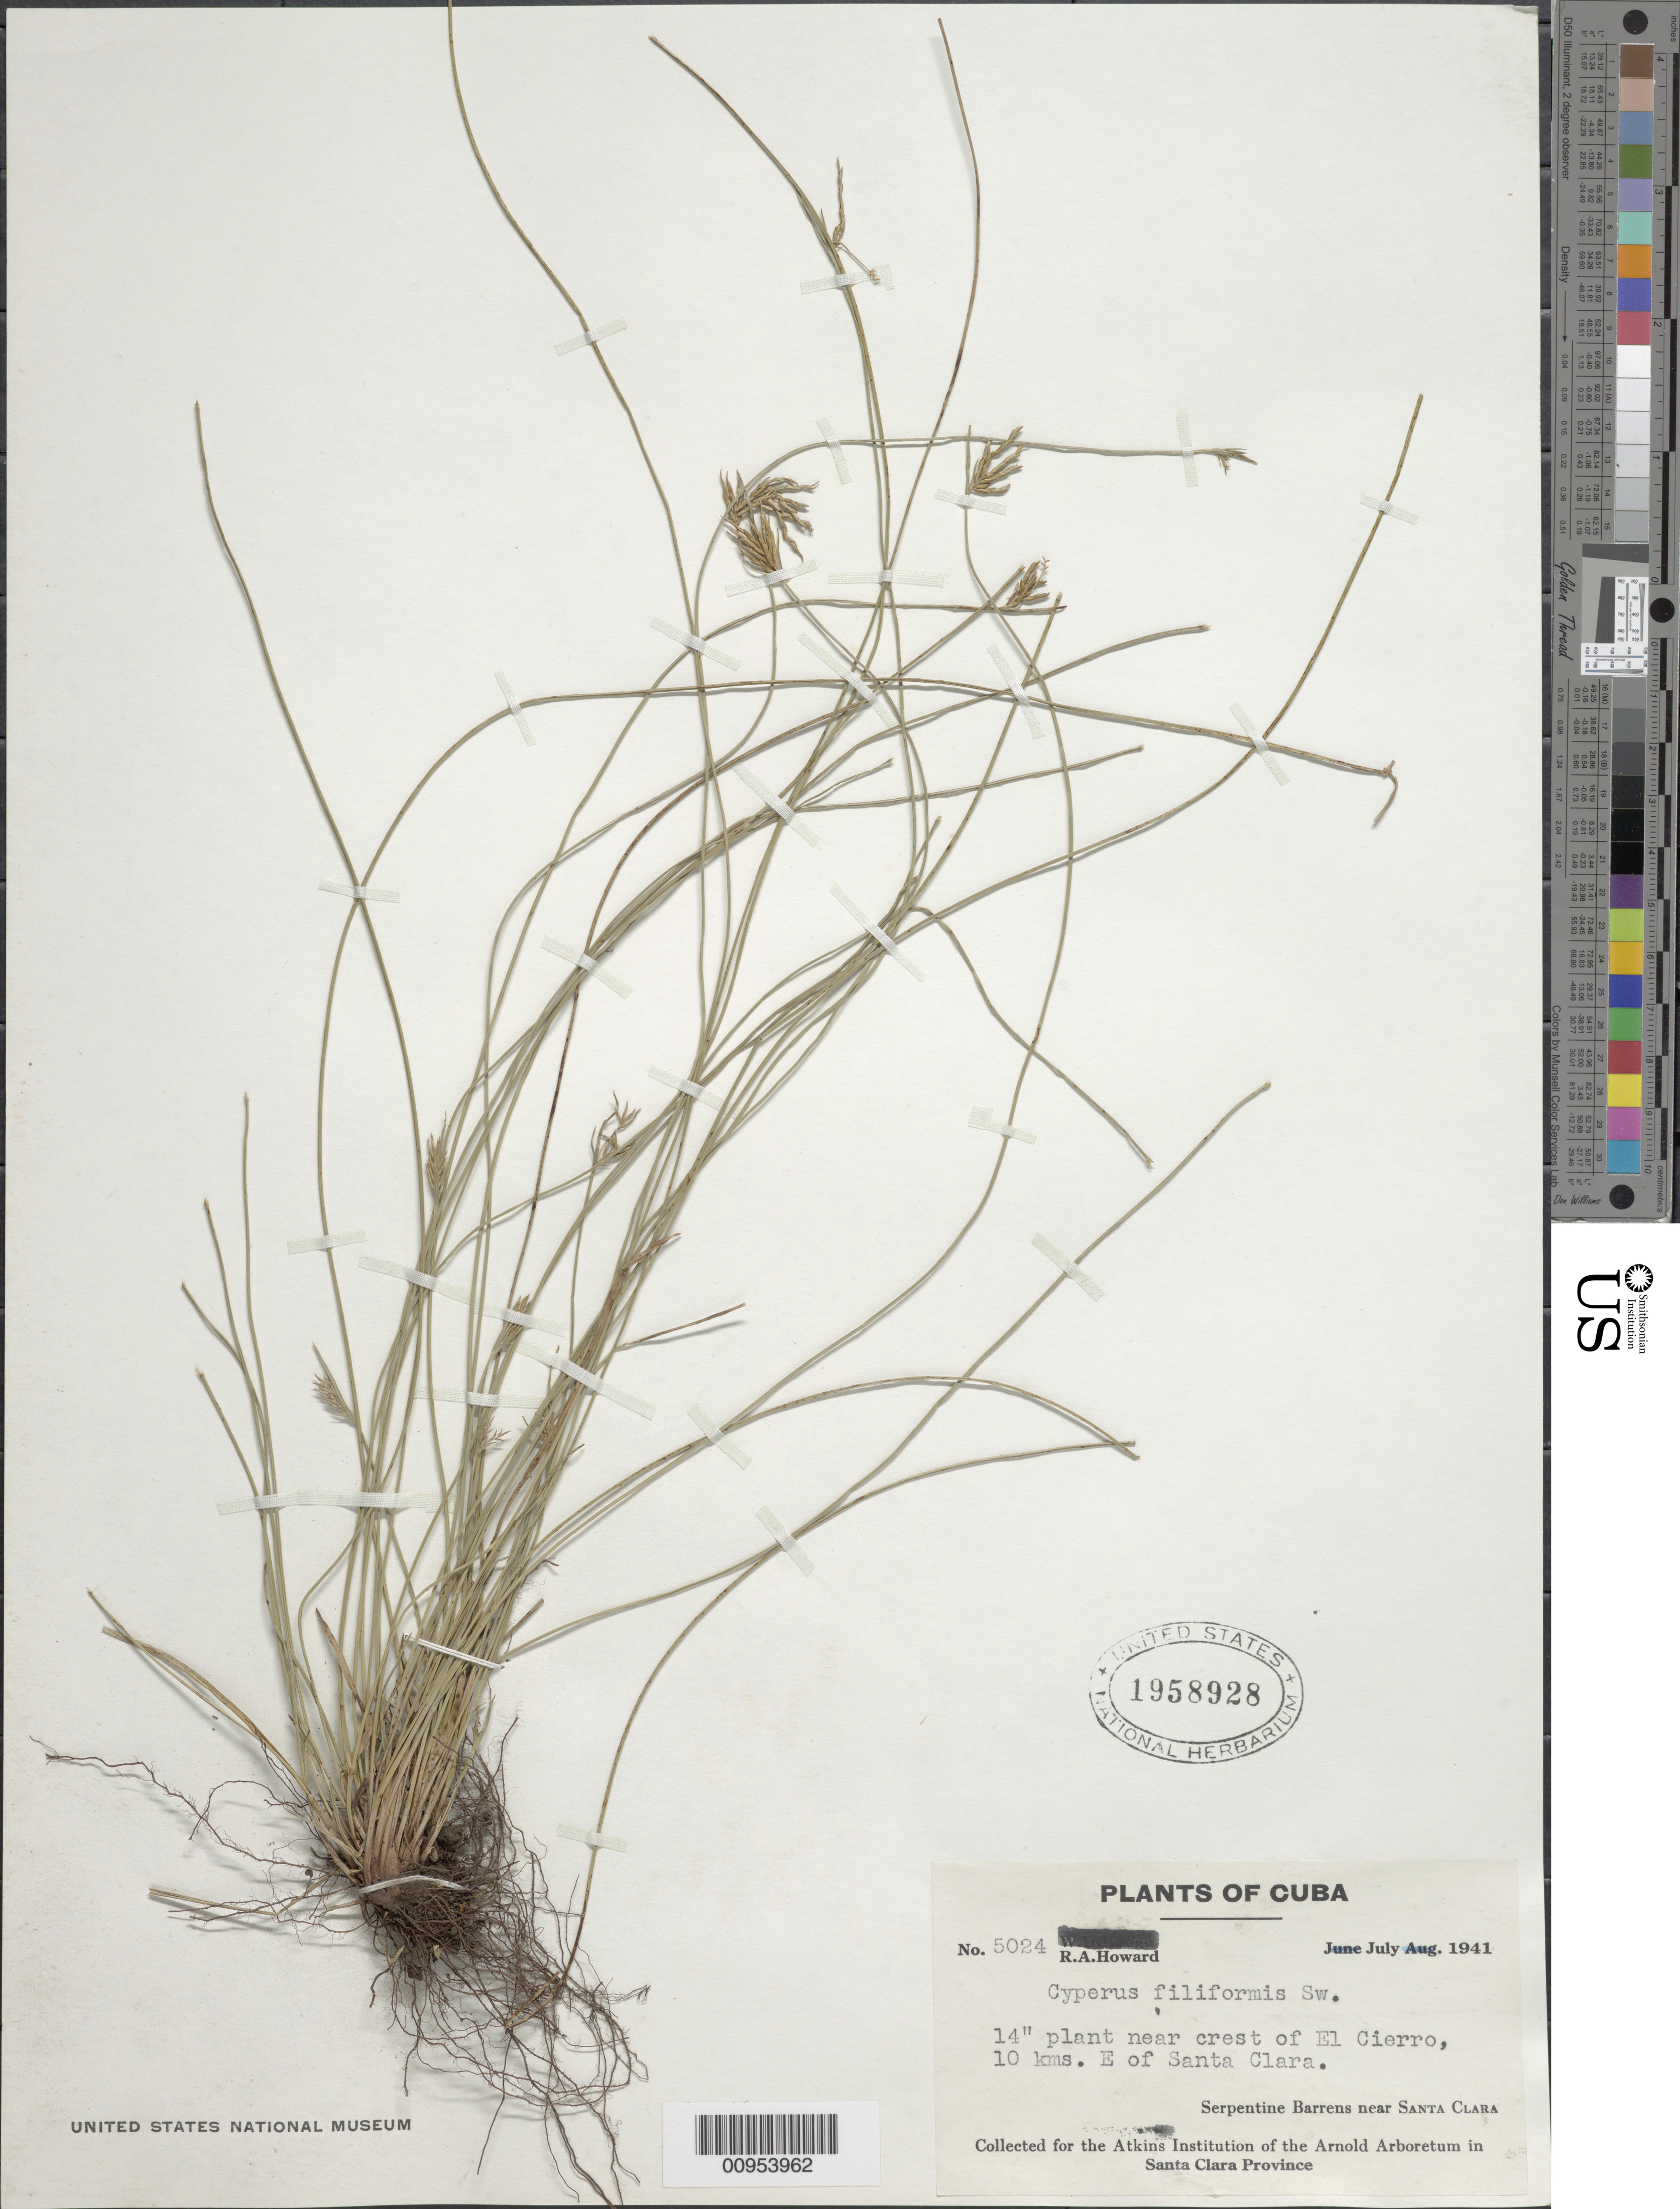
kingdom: Plantae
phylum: Tracheophyta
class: Liliopsida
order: Poales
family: Cyperaceae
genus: Cyperus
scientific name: Cyperus filiformis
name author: Sw.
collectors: R. A. Howard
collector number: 5024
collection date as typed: Jul 1941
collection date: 1941-07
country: Cuba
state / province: Las Villas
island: Cuba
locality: Near crest of El Cierro, 10 kms E of Santa Clara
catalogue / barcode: US 1958928